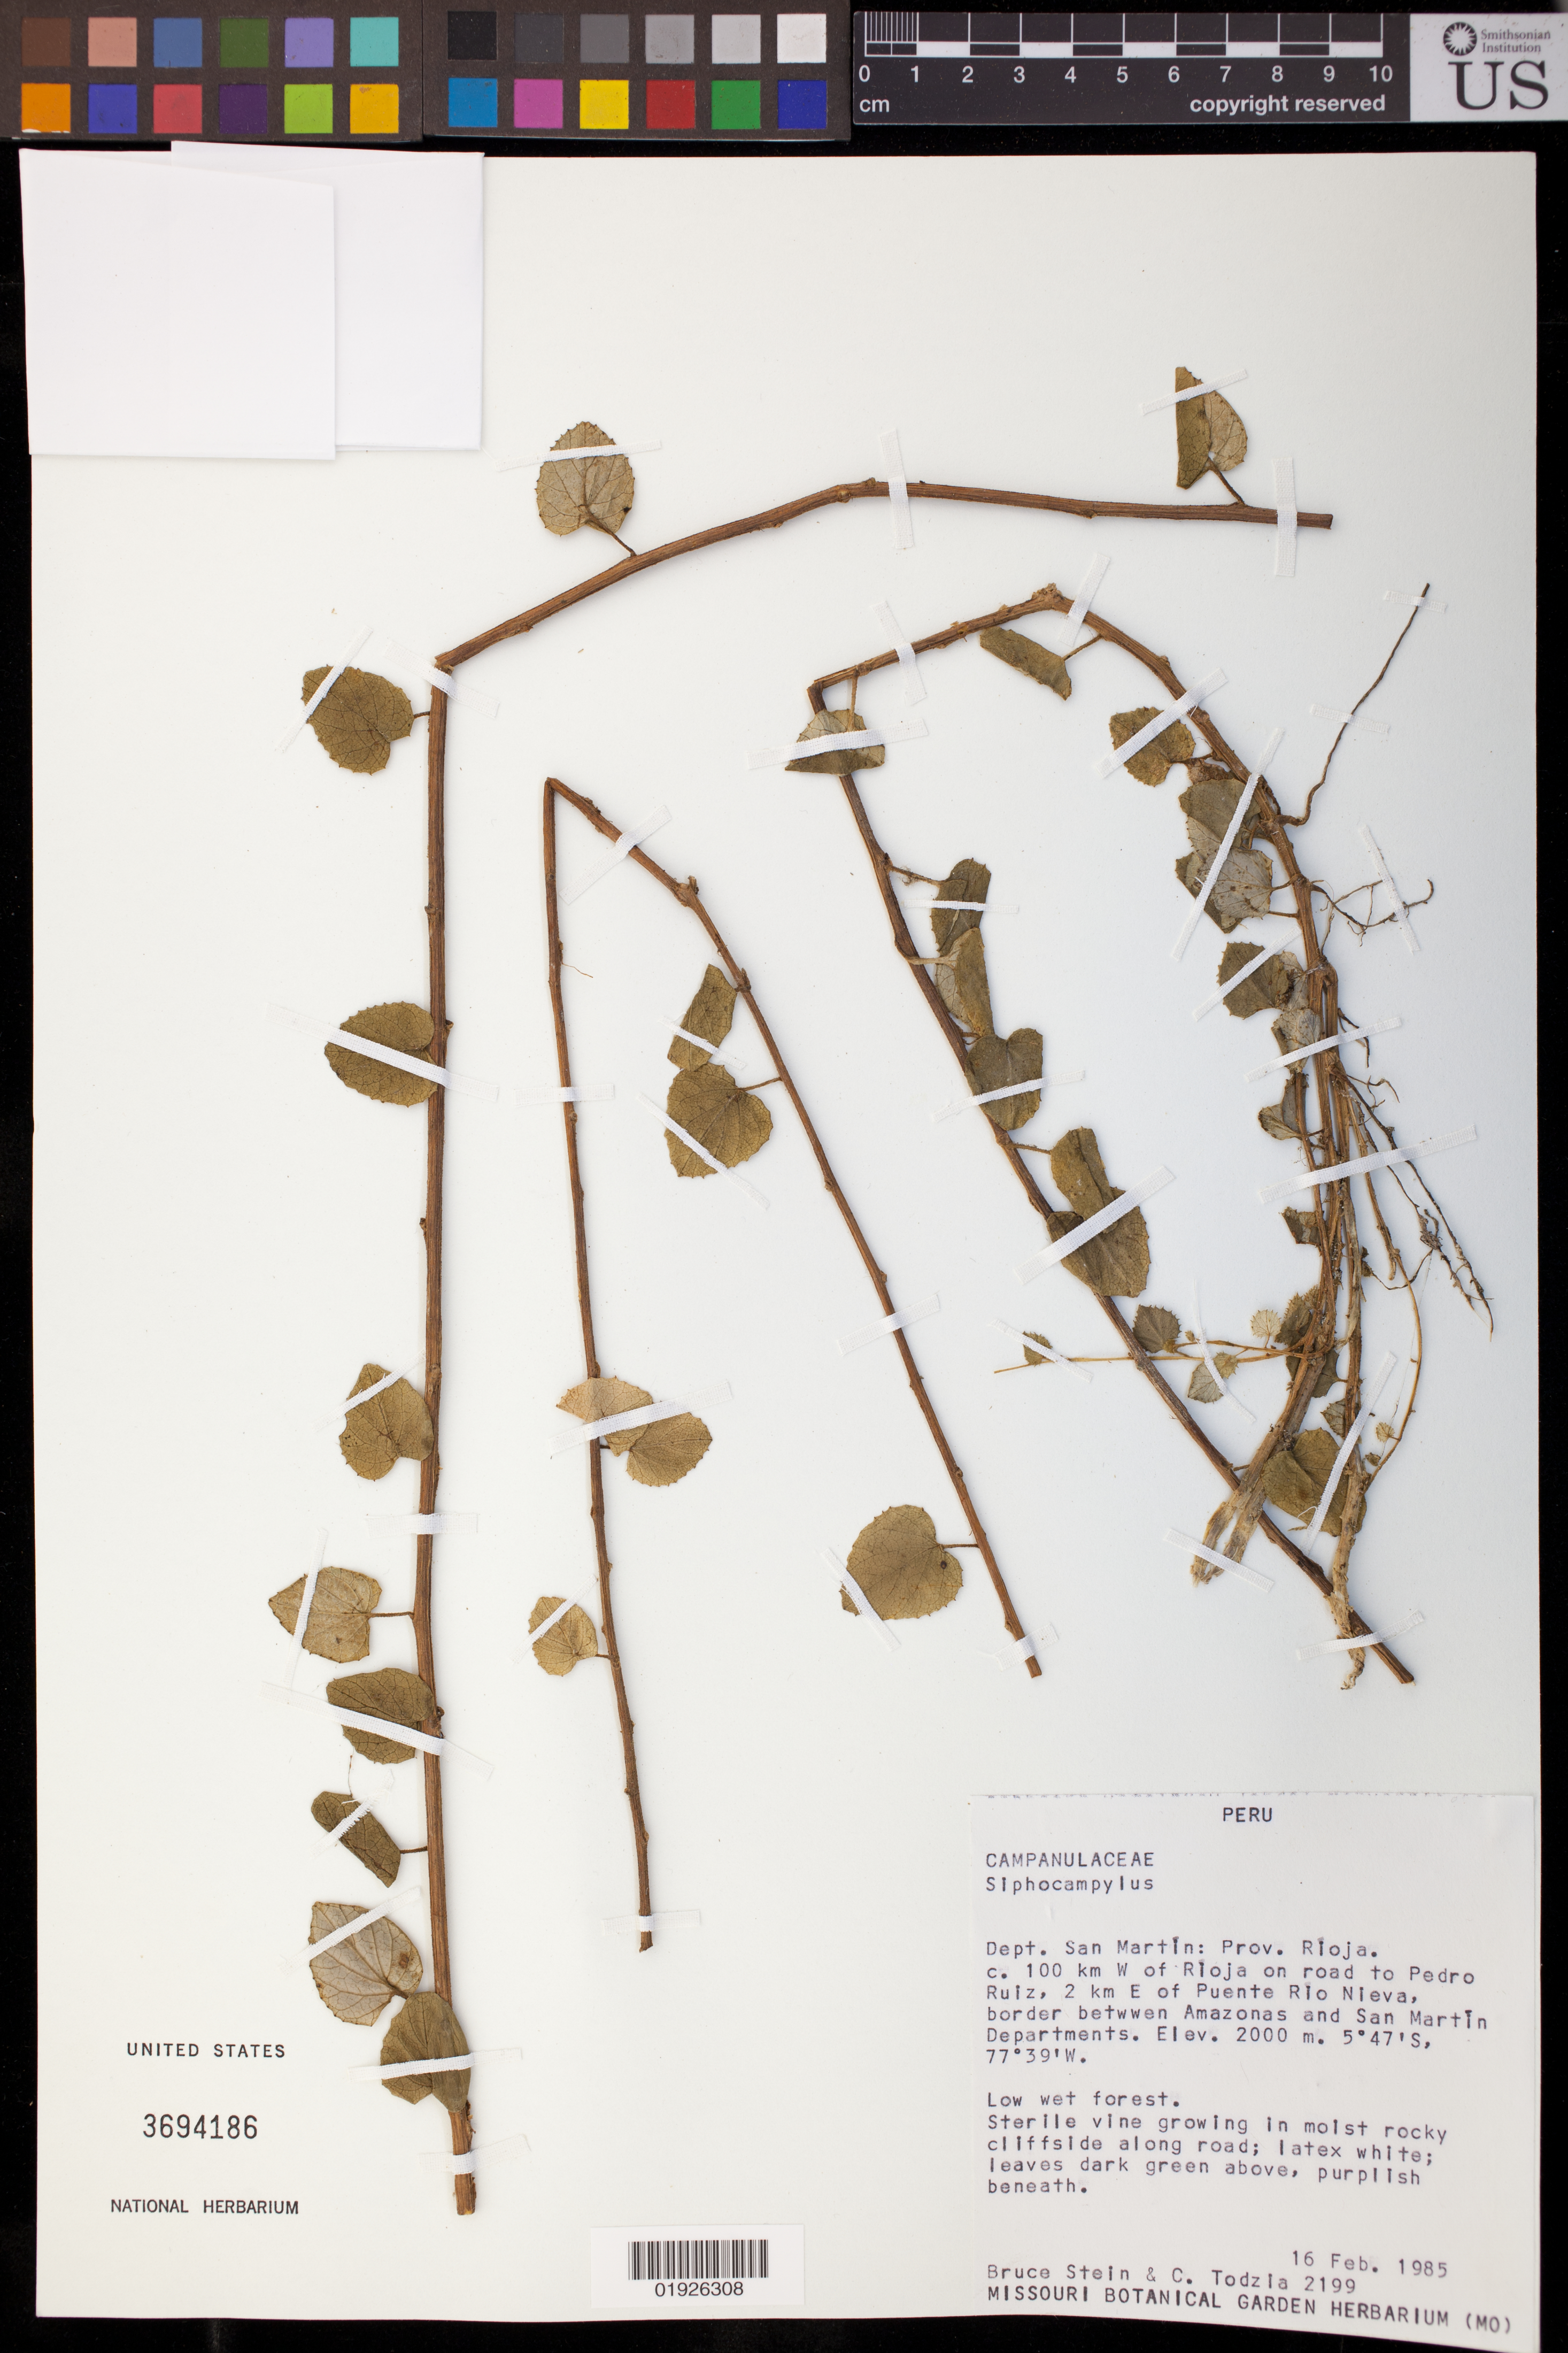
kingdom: Plantae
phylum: Tracheophyta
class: Magnoliopsida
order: Asterales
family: Campanulaceae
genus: Siphocampylus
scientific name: Siphocampylus sp.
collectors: B. A. Stein & C. A. Todzia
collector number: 2199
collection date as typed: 16 Feb 1985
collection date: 1985-02-16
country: Peru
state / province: San Martín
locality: Prov. Ríoja; c. 100 km W of Ríoja on road to Pedro Ruiz, 2 km E of Puente Rio Nieva, border between Amazonas and San Martin Departments.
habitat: Low wet forest.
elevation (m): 2000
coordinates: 5 47 S, 77 39 W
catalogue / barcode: US 3694186